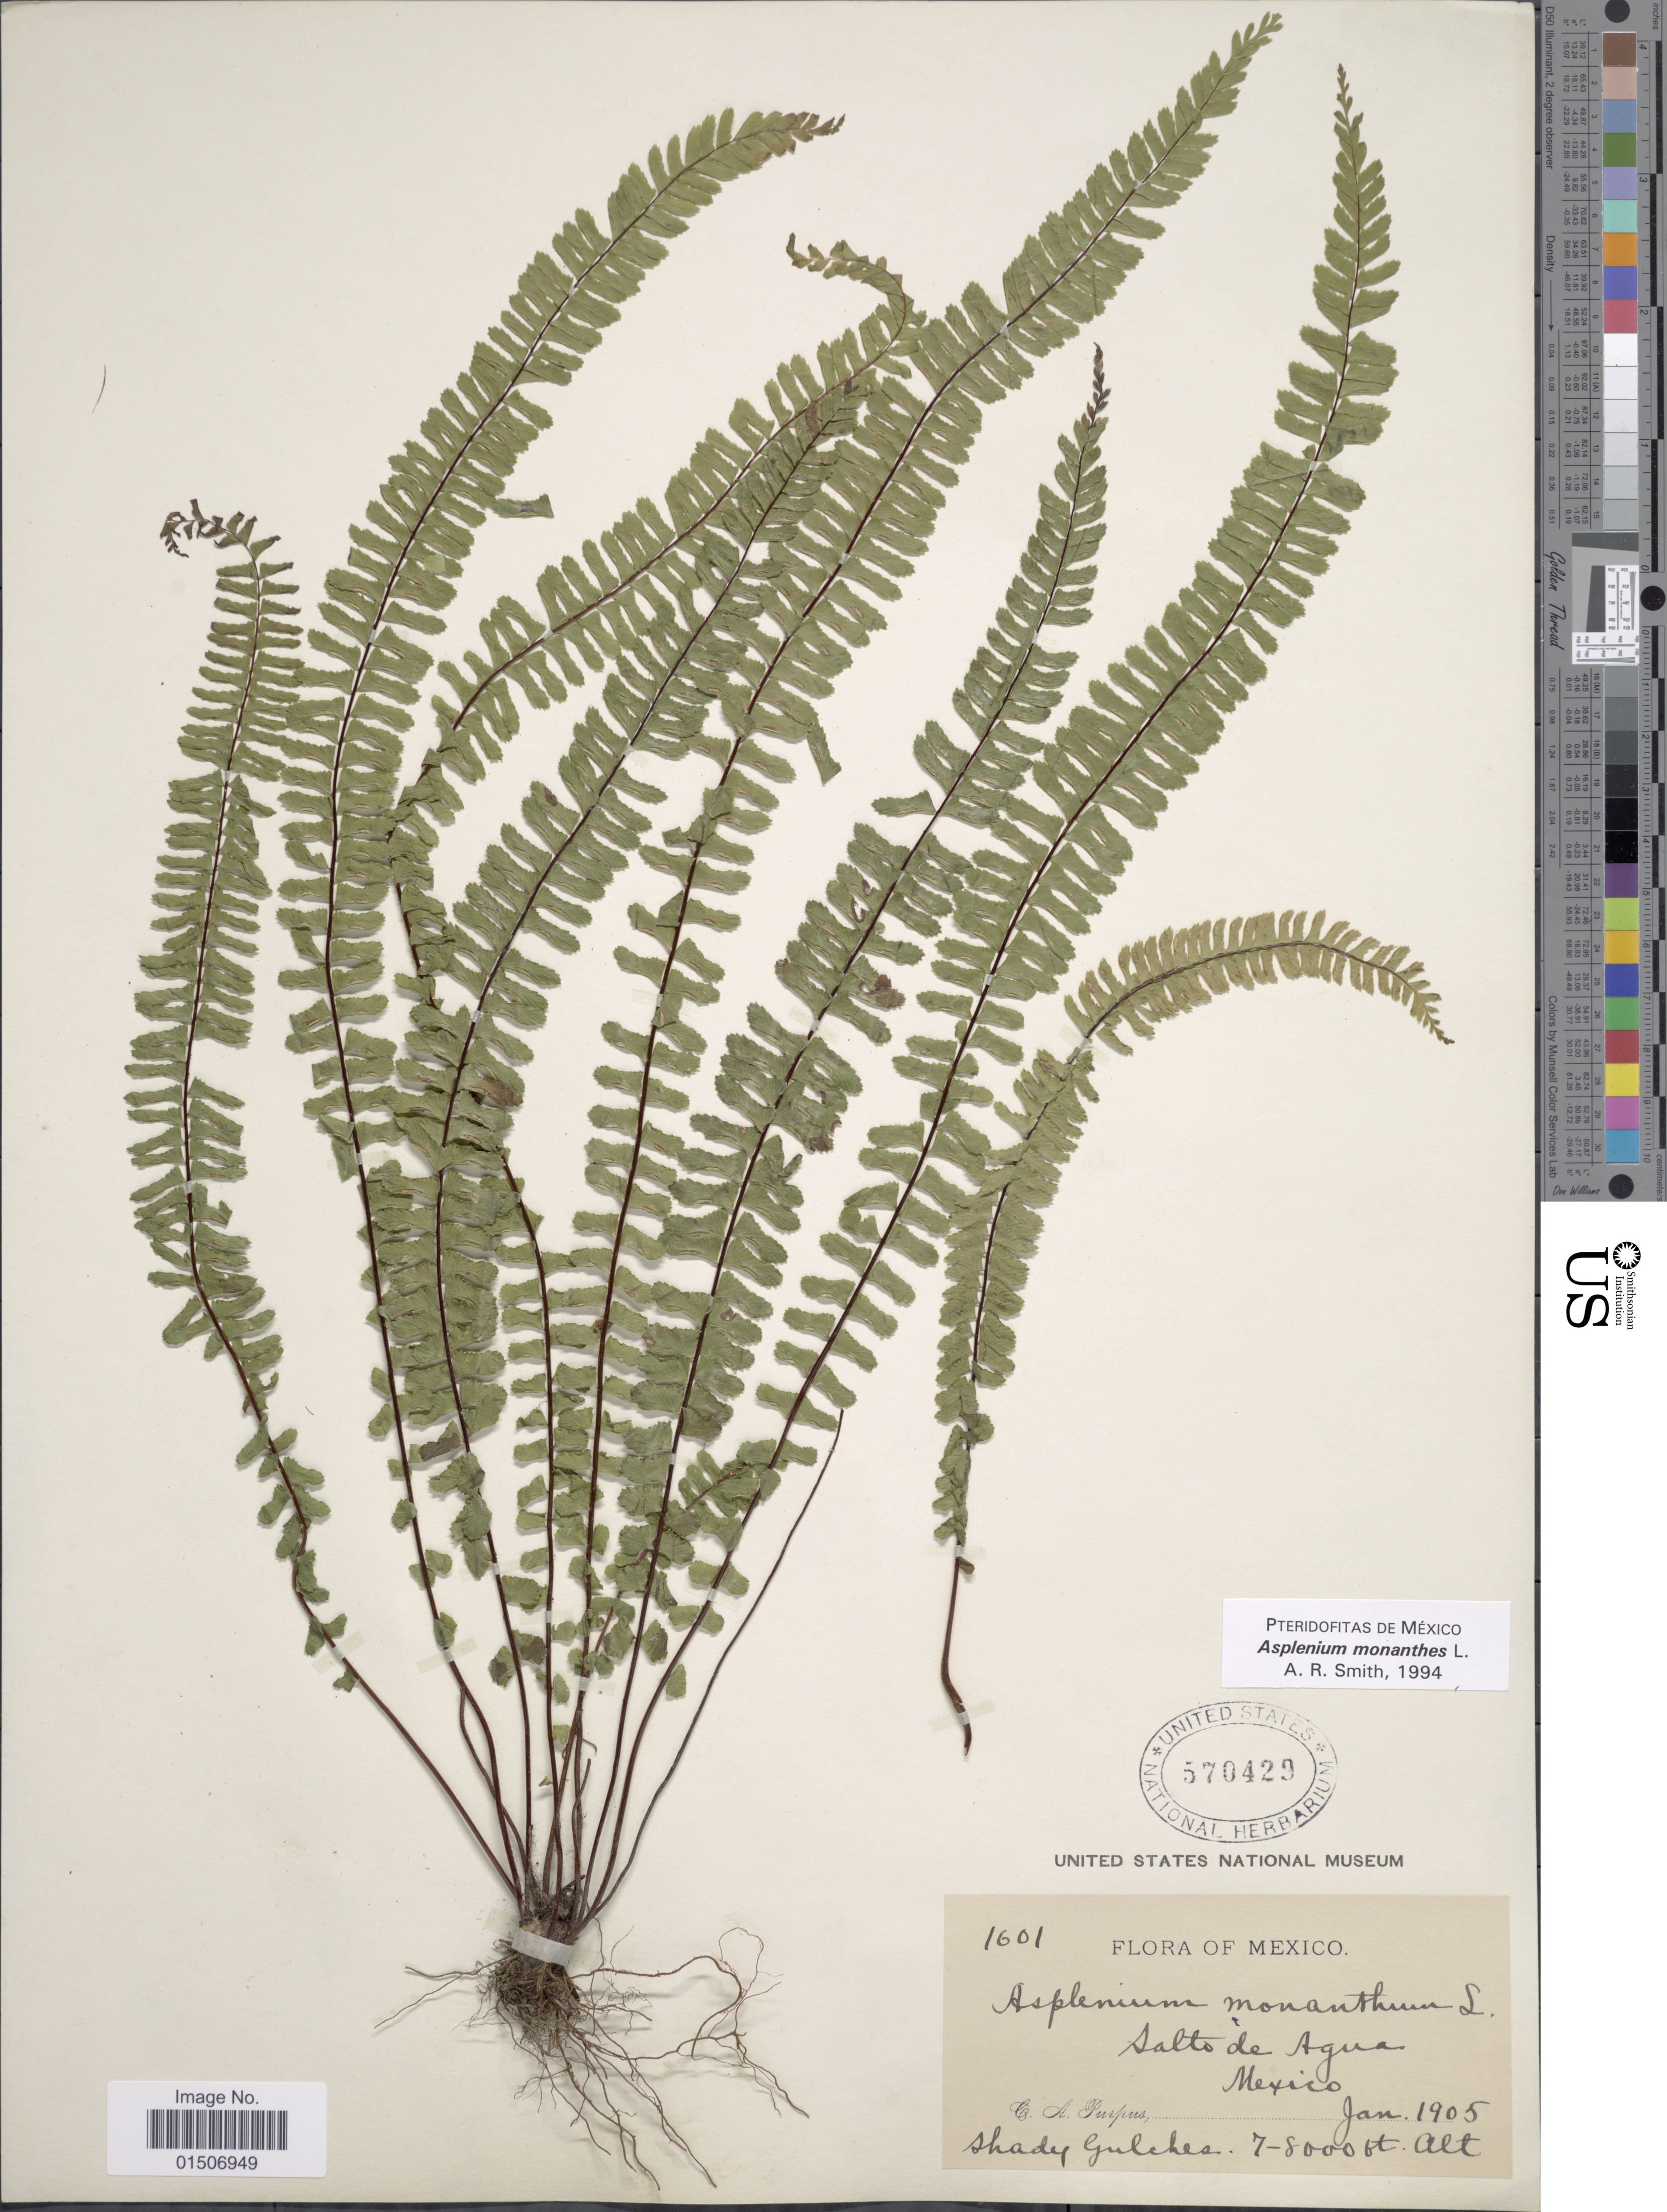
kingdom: Plantae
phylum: Tracheophyta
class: Polypodiopsida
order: Polypodiales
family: Aspleniaceae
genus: Asplenium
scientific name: Asplenium monanthes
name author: L.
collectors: C. A. Purpus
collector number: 1601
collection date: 1905-01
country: Mexico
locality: Salto de Agua, Shady Gulches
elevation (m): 2134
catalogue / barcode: US 570429